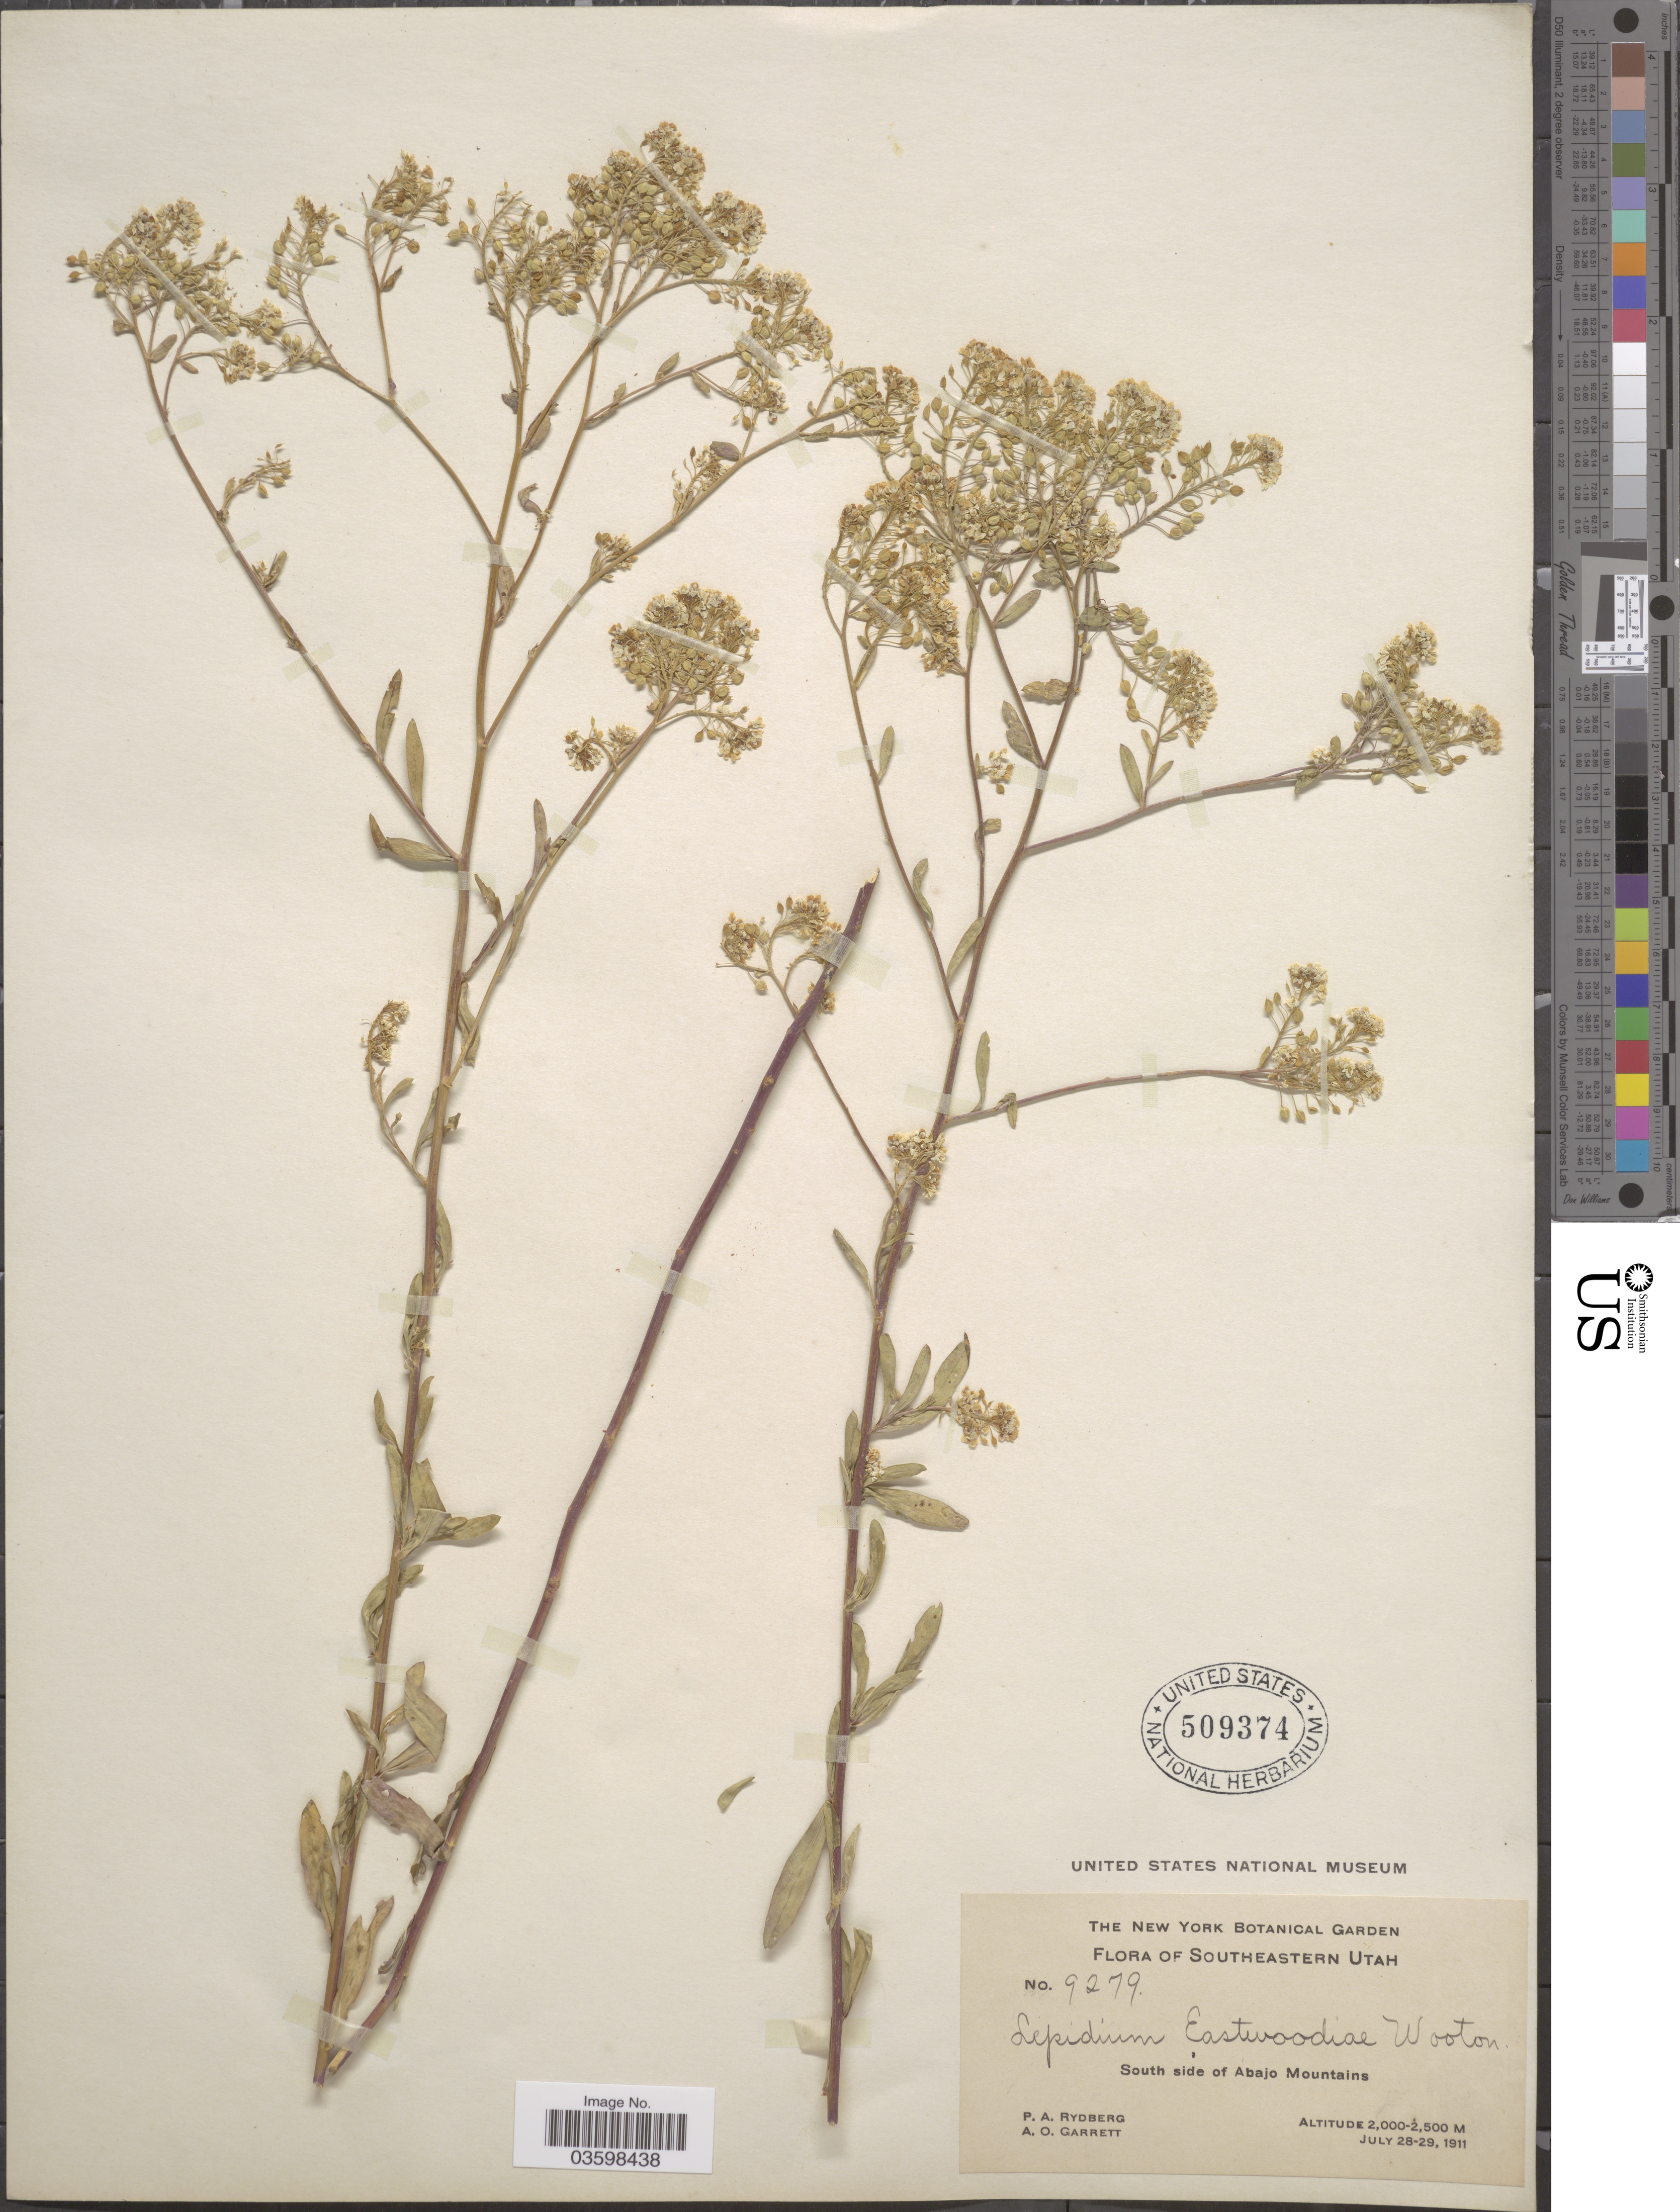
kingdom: Plantae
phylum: Tracheophyta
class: Magnoliopsida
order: Brassicales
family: Brassicaceae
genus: Lepidium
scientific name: Lepidium eastwoodiae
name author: Wooton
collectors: P. A. Rydberg & A. O. Garrett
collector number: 9279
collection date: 1911-07-28/1911-07-29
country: United States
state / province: Utah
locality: Southeastern Utah. South side of Abajo Mountains.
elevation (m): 2000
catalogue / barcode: US 509374